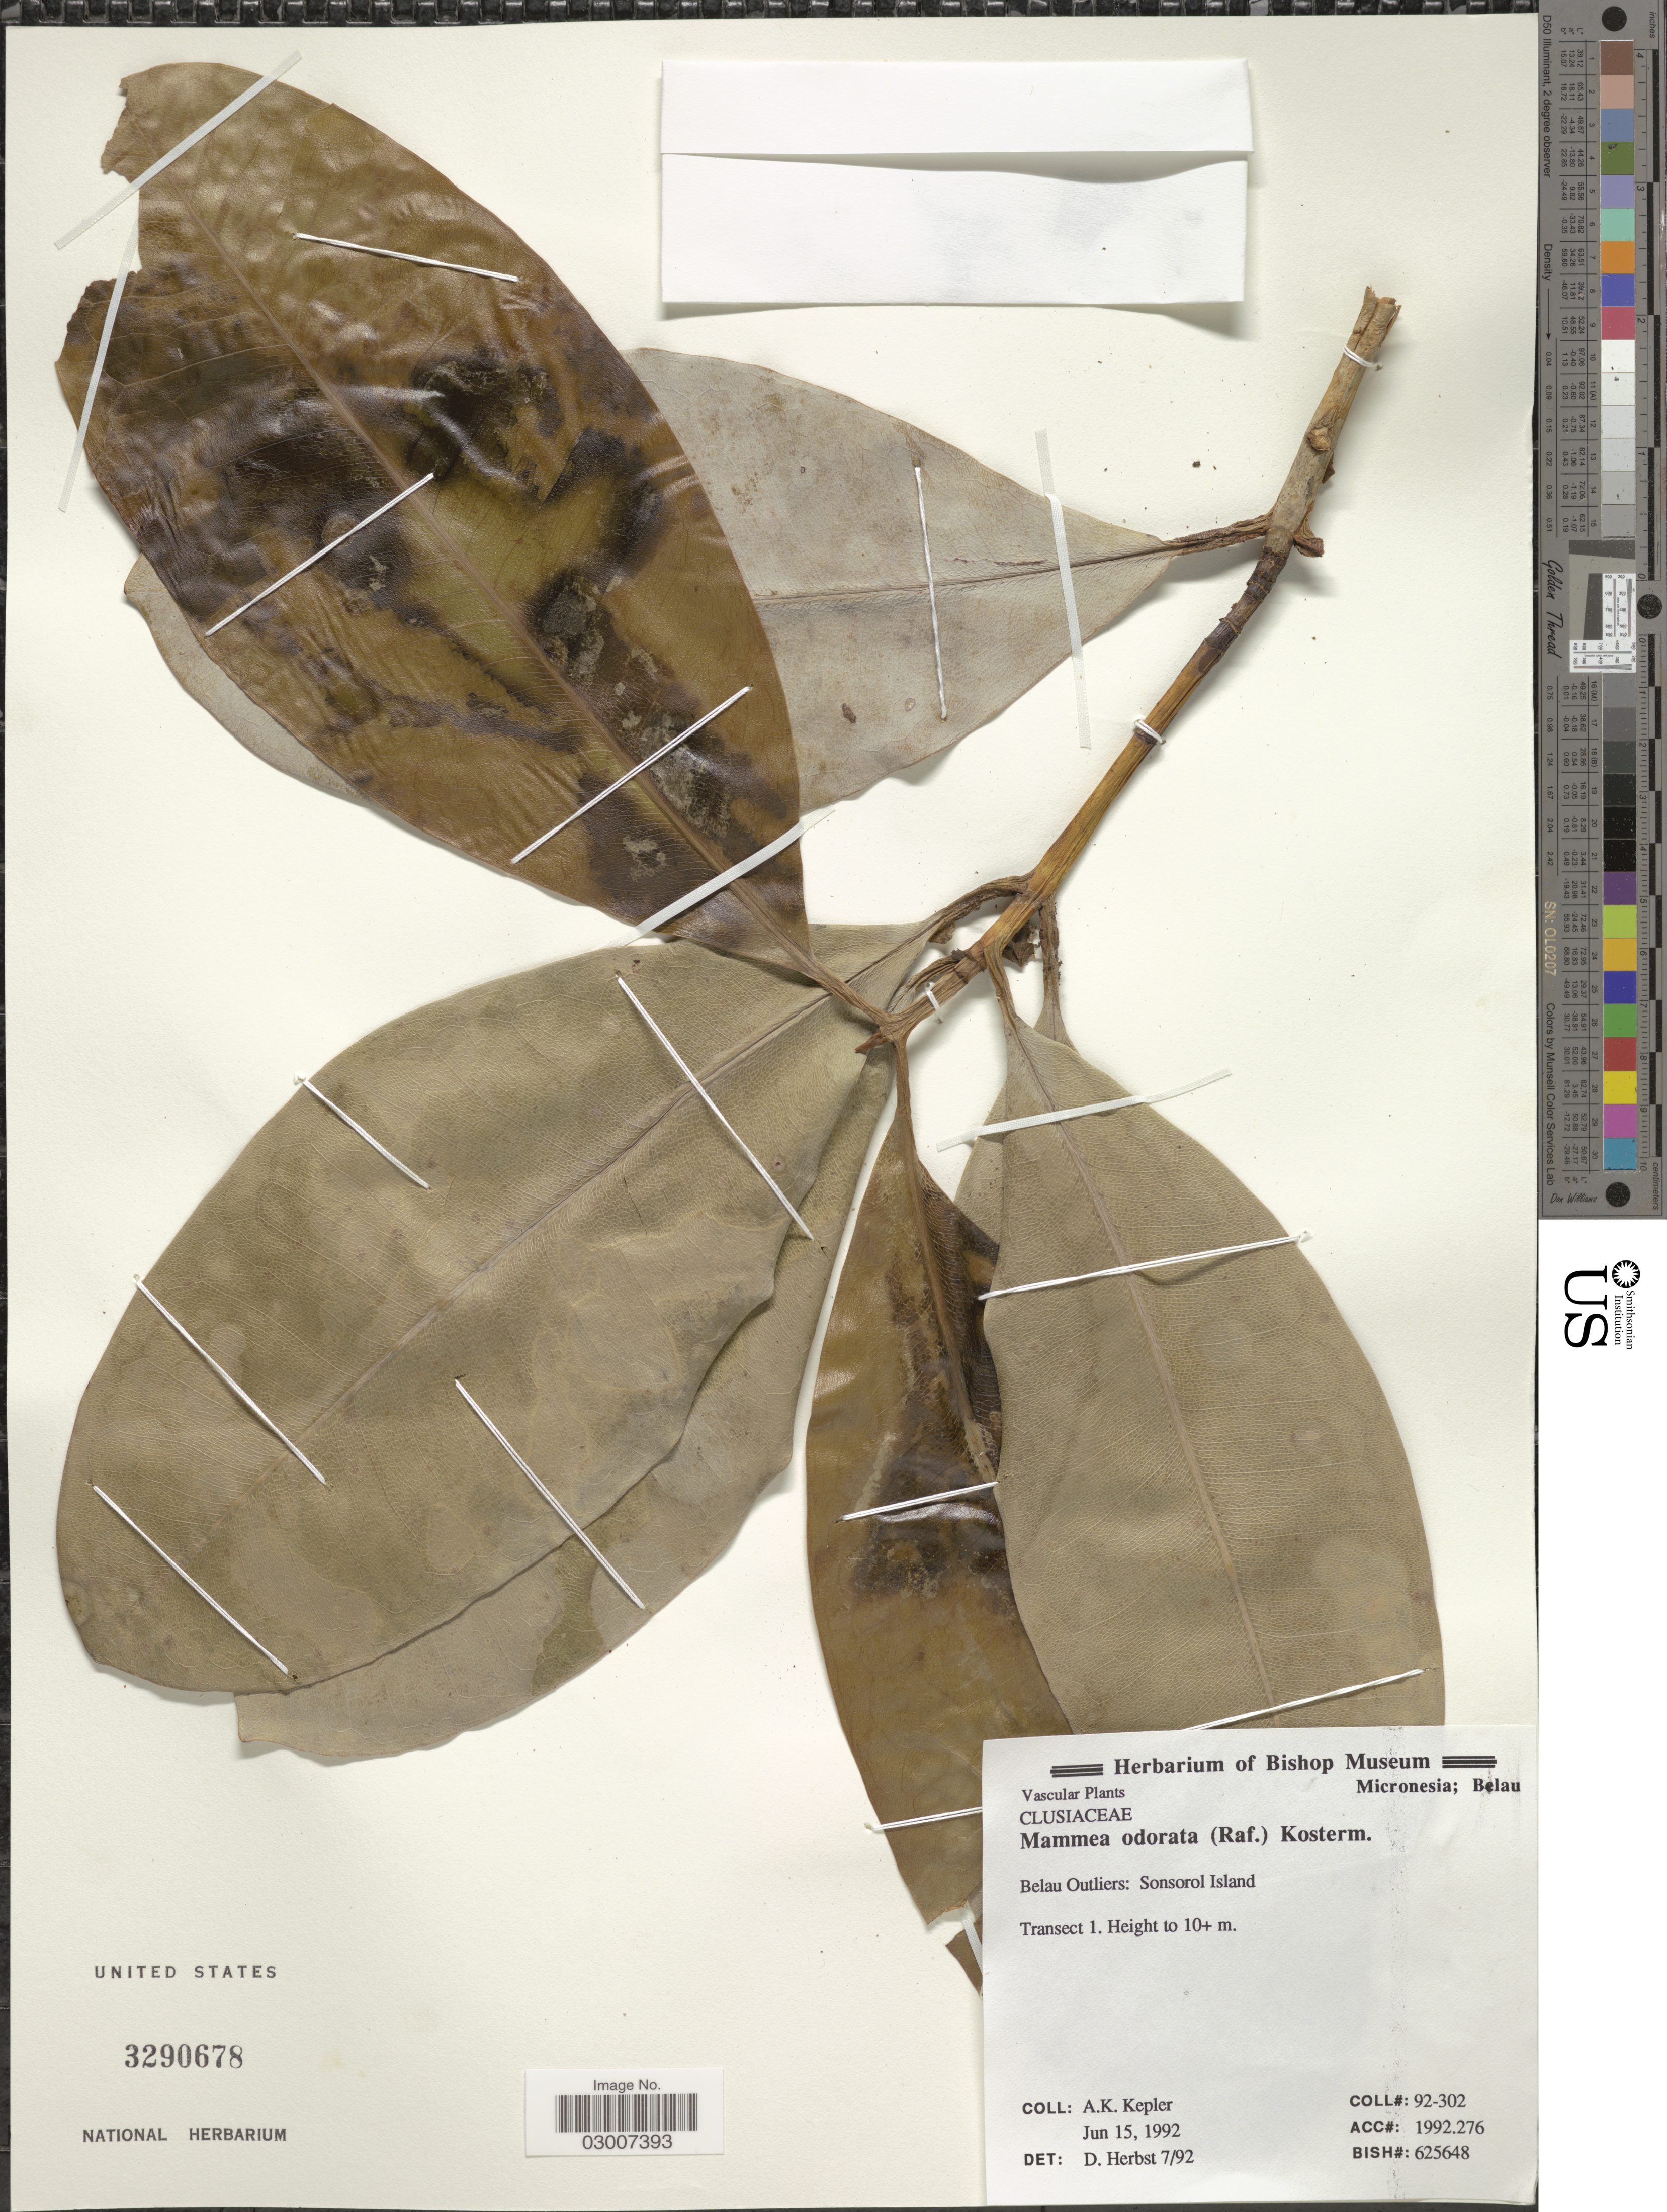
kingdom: Plantae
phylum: Tracheophyta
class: Magnoliopsida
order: Malpighiales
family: Calophyllaceae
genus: Mammea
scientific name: Mammea odorata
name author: (Raf.) Kosterm.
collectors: A. K. Kepler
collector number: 92-302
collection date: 1992-06-15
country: Palau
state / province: Belau Outliers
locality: Belau Outliers: Sonsorol Island.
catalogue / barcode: US 3290678